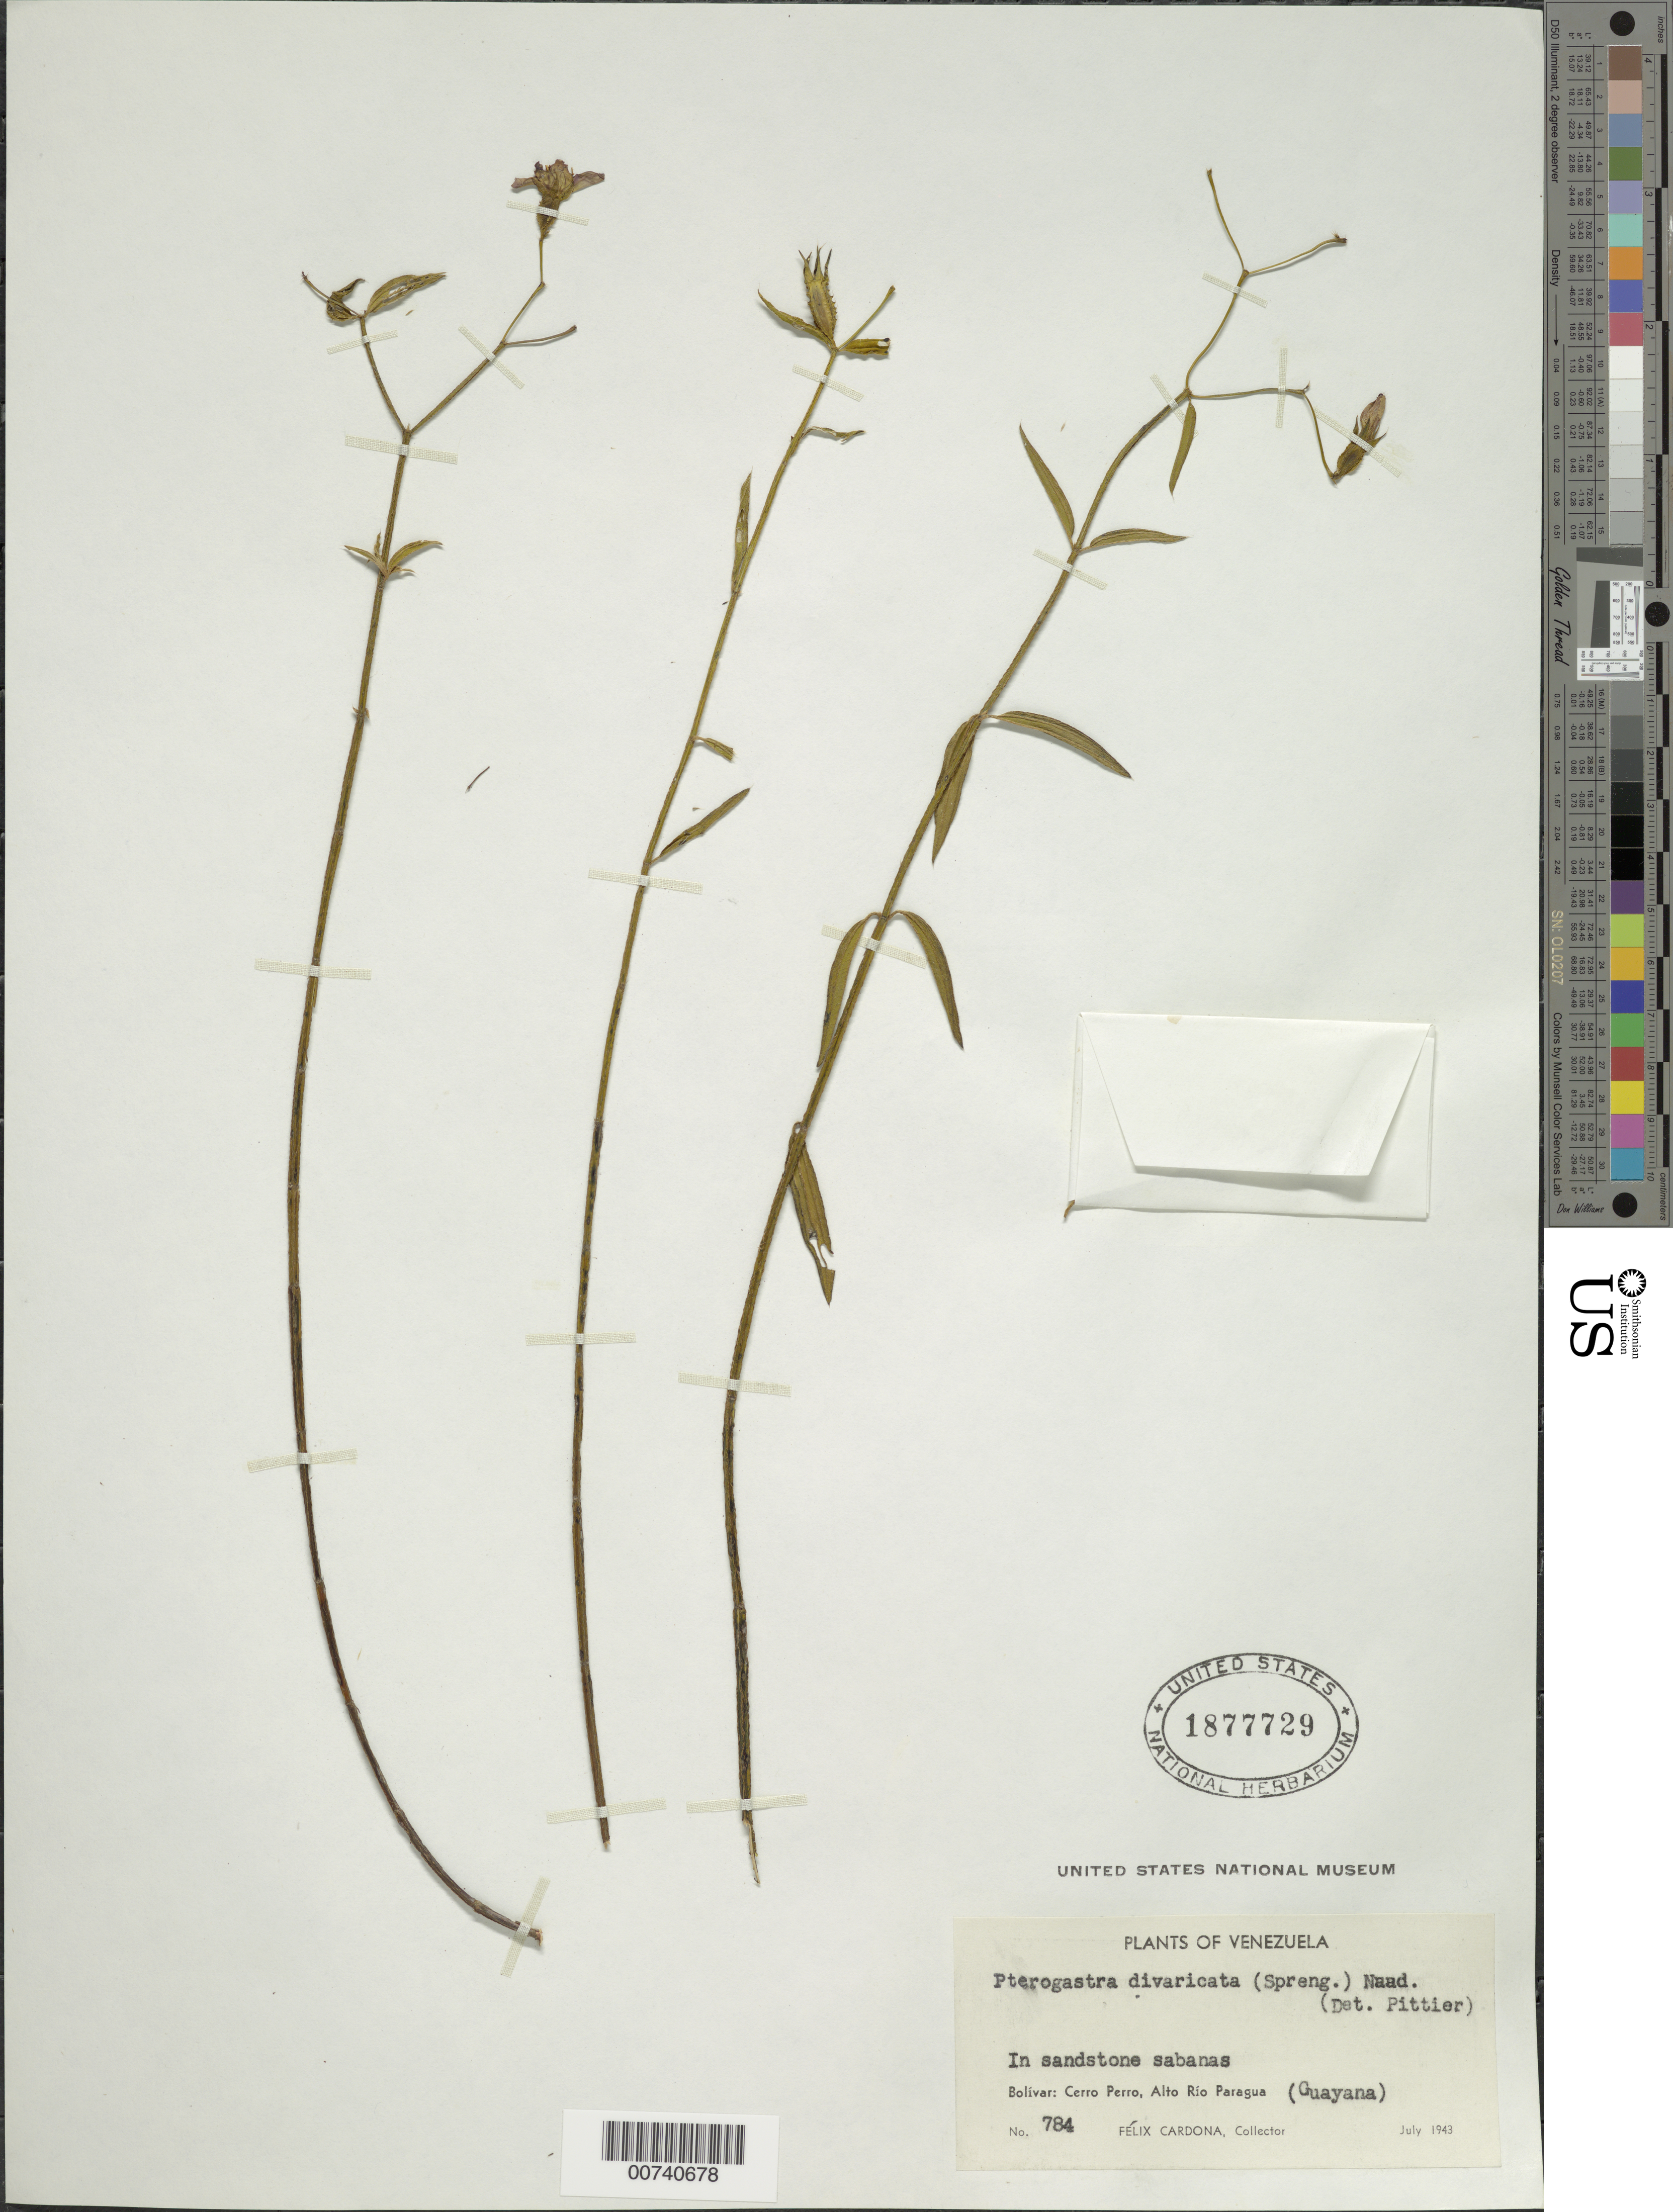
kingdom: Plantae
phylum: Tracheophyta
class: Magnoliopsida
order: Myrtales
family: Melastomataceae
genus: Pterogastra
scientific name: Pterogastra divaricata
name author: (Bonpl.) Naudin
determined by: Pittier, Henri F.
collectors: F. Cardona Puig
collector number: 784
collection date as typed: Jul-43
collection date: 1943-07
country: Venezuela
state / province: Bolívar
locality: Alto Río Paragua, Cerro Perro (Guayana)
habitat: Sandstone savanna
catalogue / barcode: US 1877729